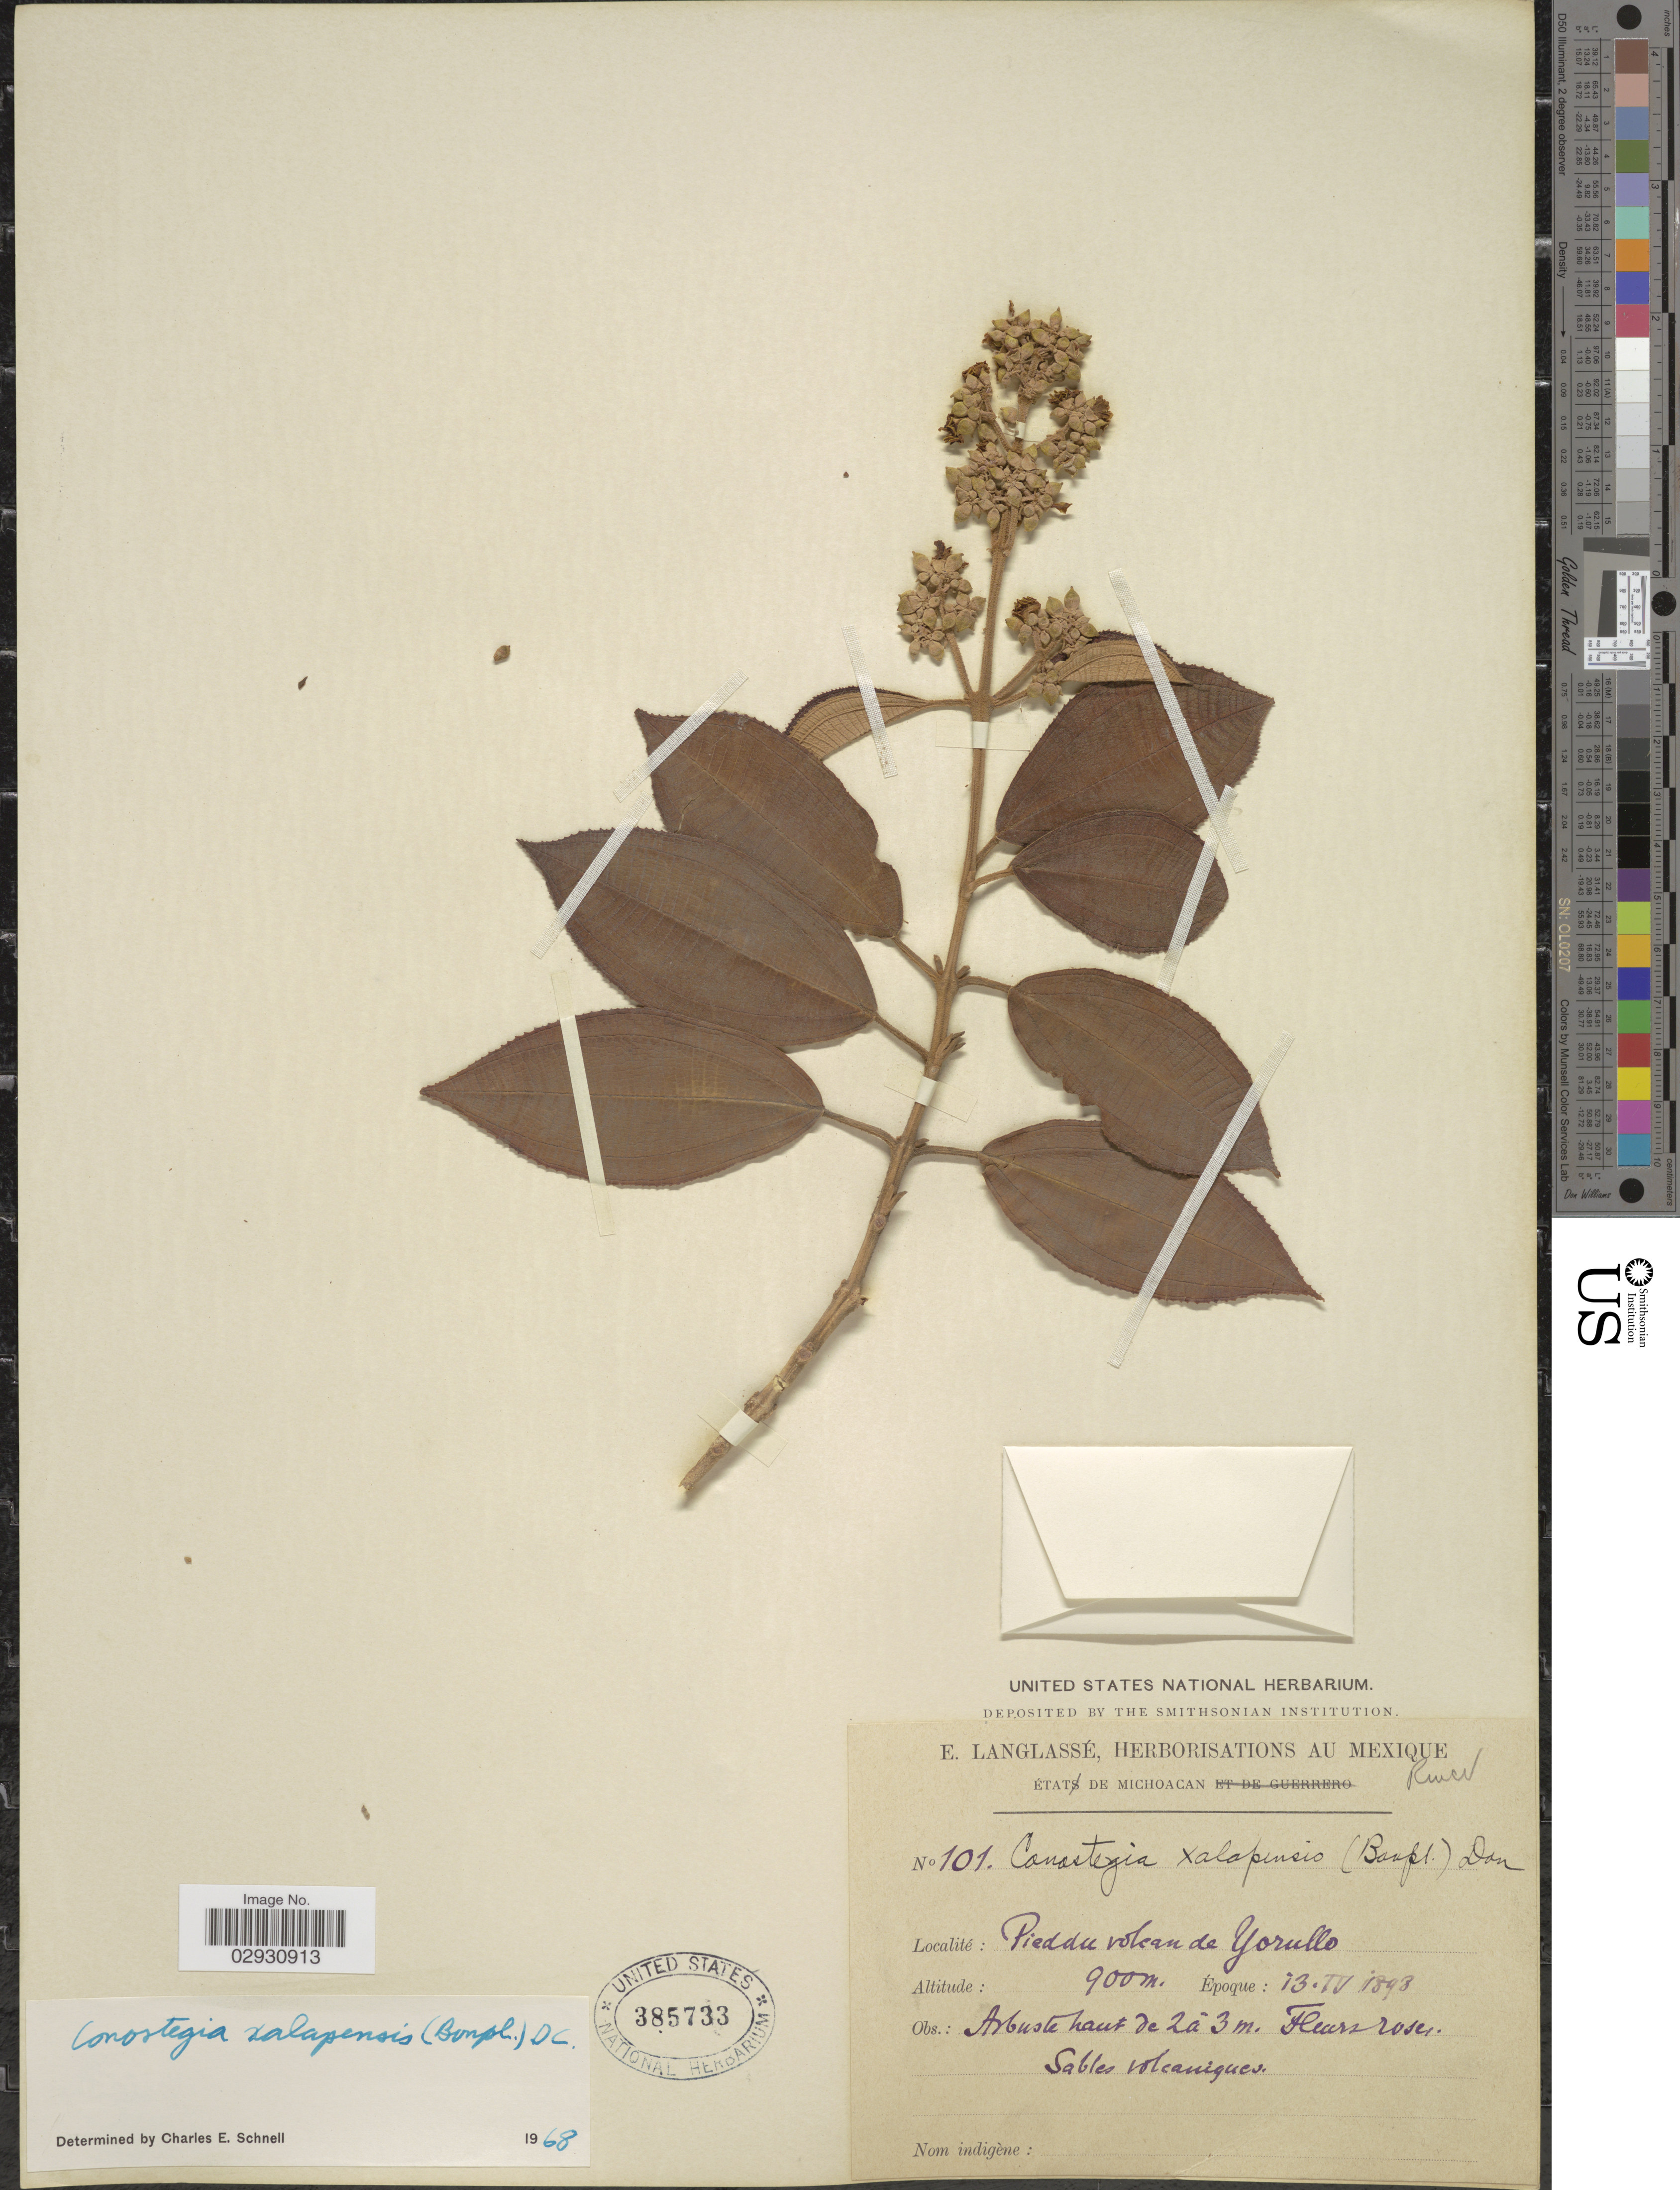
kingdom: Plantae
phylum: Tracheophyta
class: Magnoliopsida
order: Myrtales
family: Melastomataceae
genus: Conostegia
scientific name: Conostegia quadrangularis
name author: Schltdl. ex Steud.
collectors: E. Langlassé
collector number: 101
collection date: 1893-04-13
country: Mexico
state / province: Michoacán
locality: Pieddu volcan de Yorullo.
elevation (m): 900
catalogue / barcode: US 385733